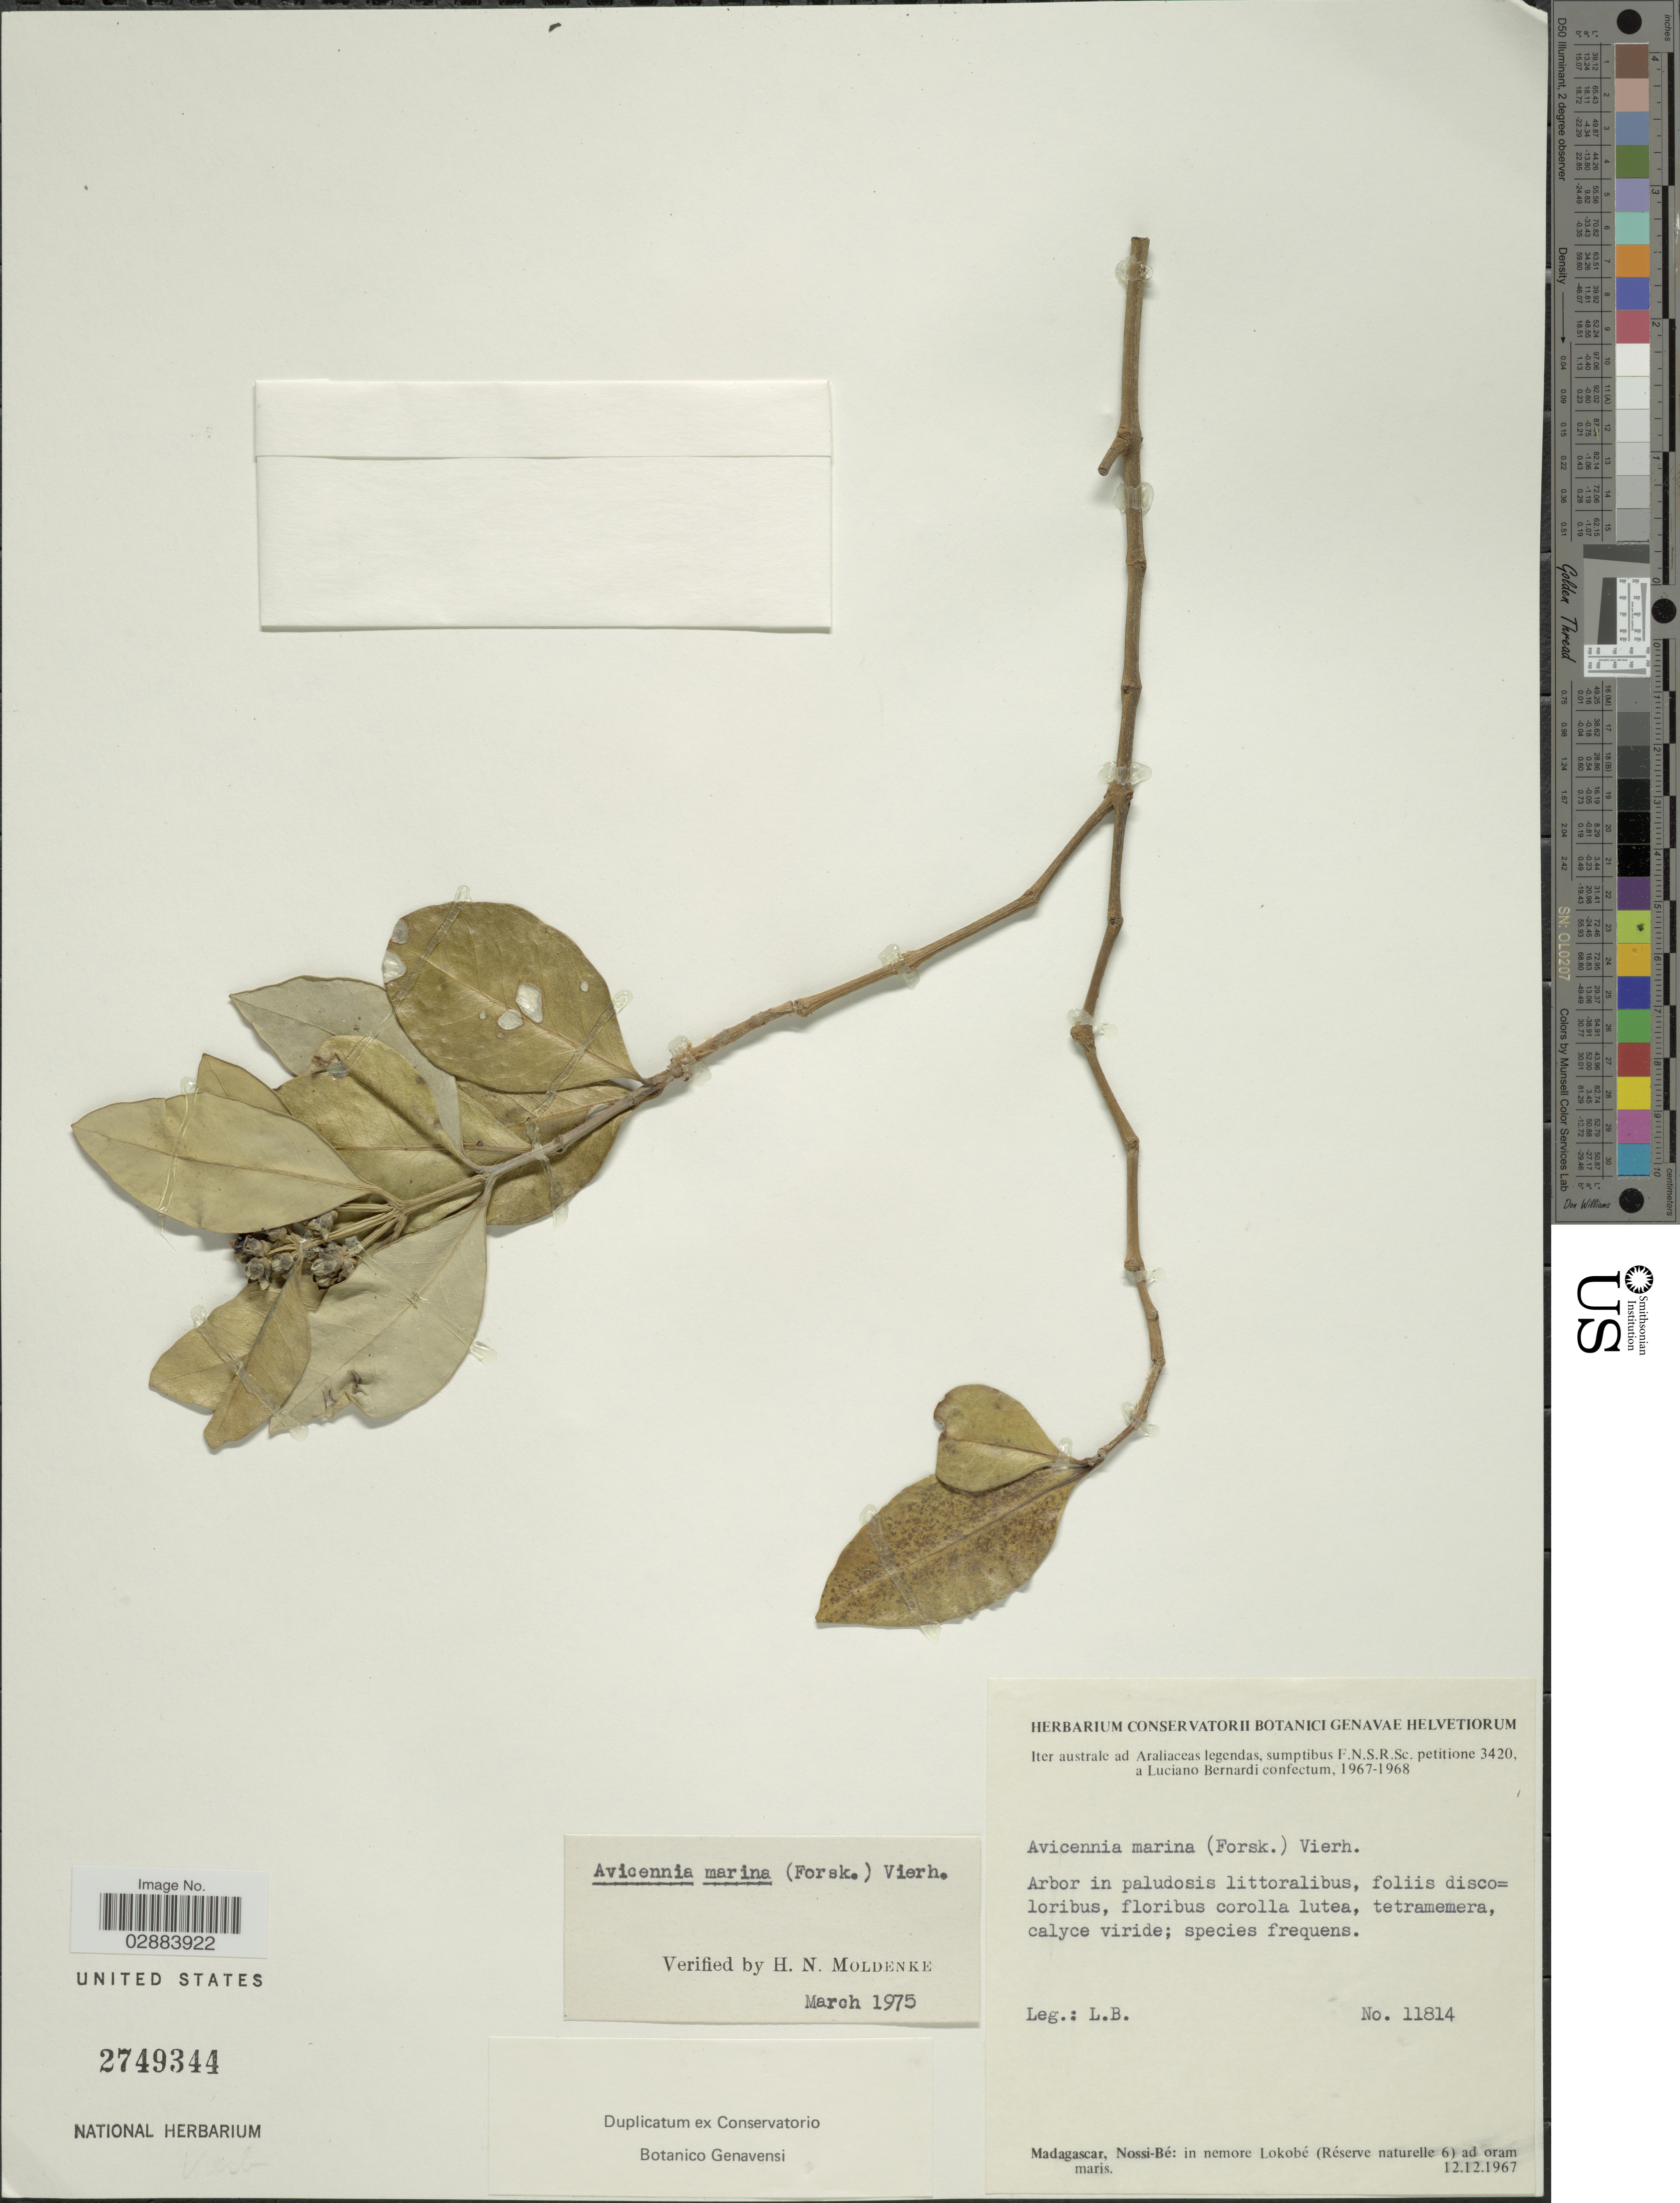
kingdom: Plantae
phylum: Tracheophyta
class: Magnoliopsida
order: Lamiales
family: Acanthaceae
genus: Avicennia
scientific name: Avicennia marina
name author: (Forssk.) Vierh.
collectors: L. Bernardi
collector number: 11814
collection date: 1967-12-12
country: Madagascar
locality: Nossi-Bé: in nemore Lokobé (Réserve naturelle 6) ad oram maris.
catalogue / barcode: US 2749344